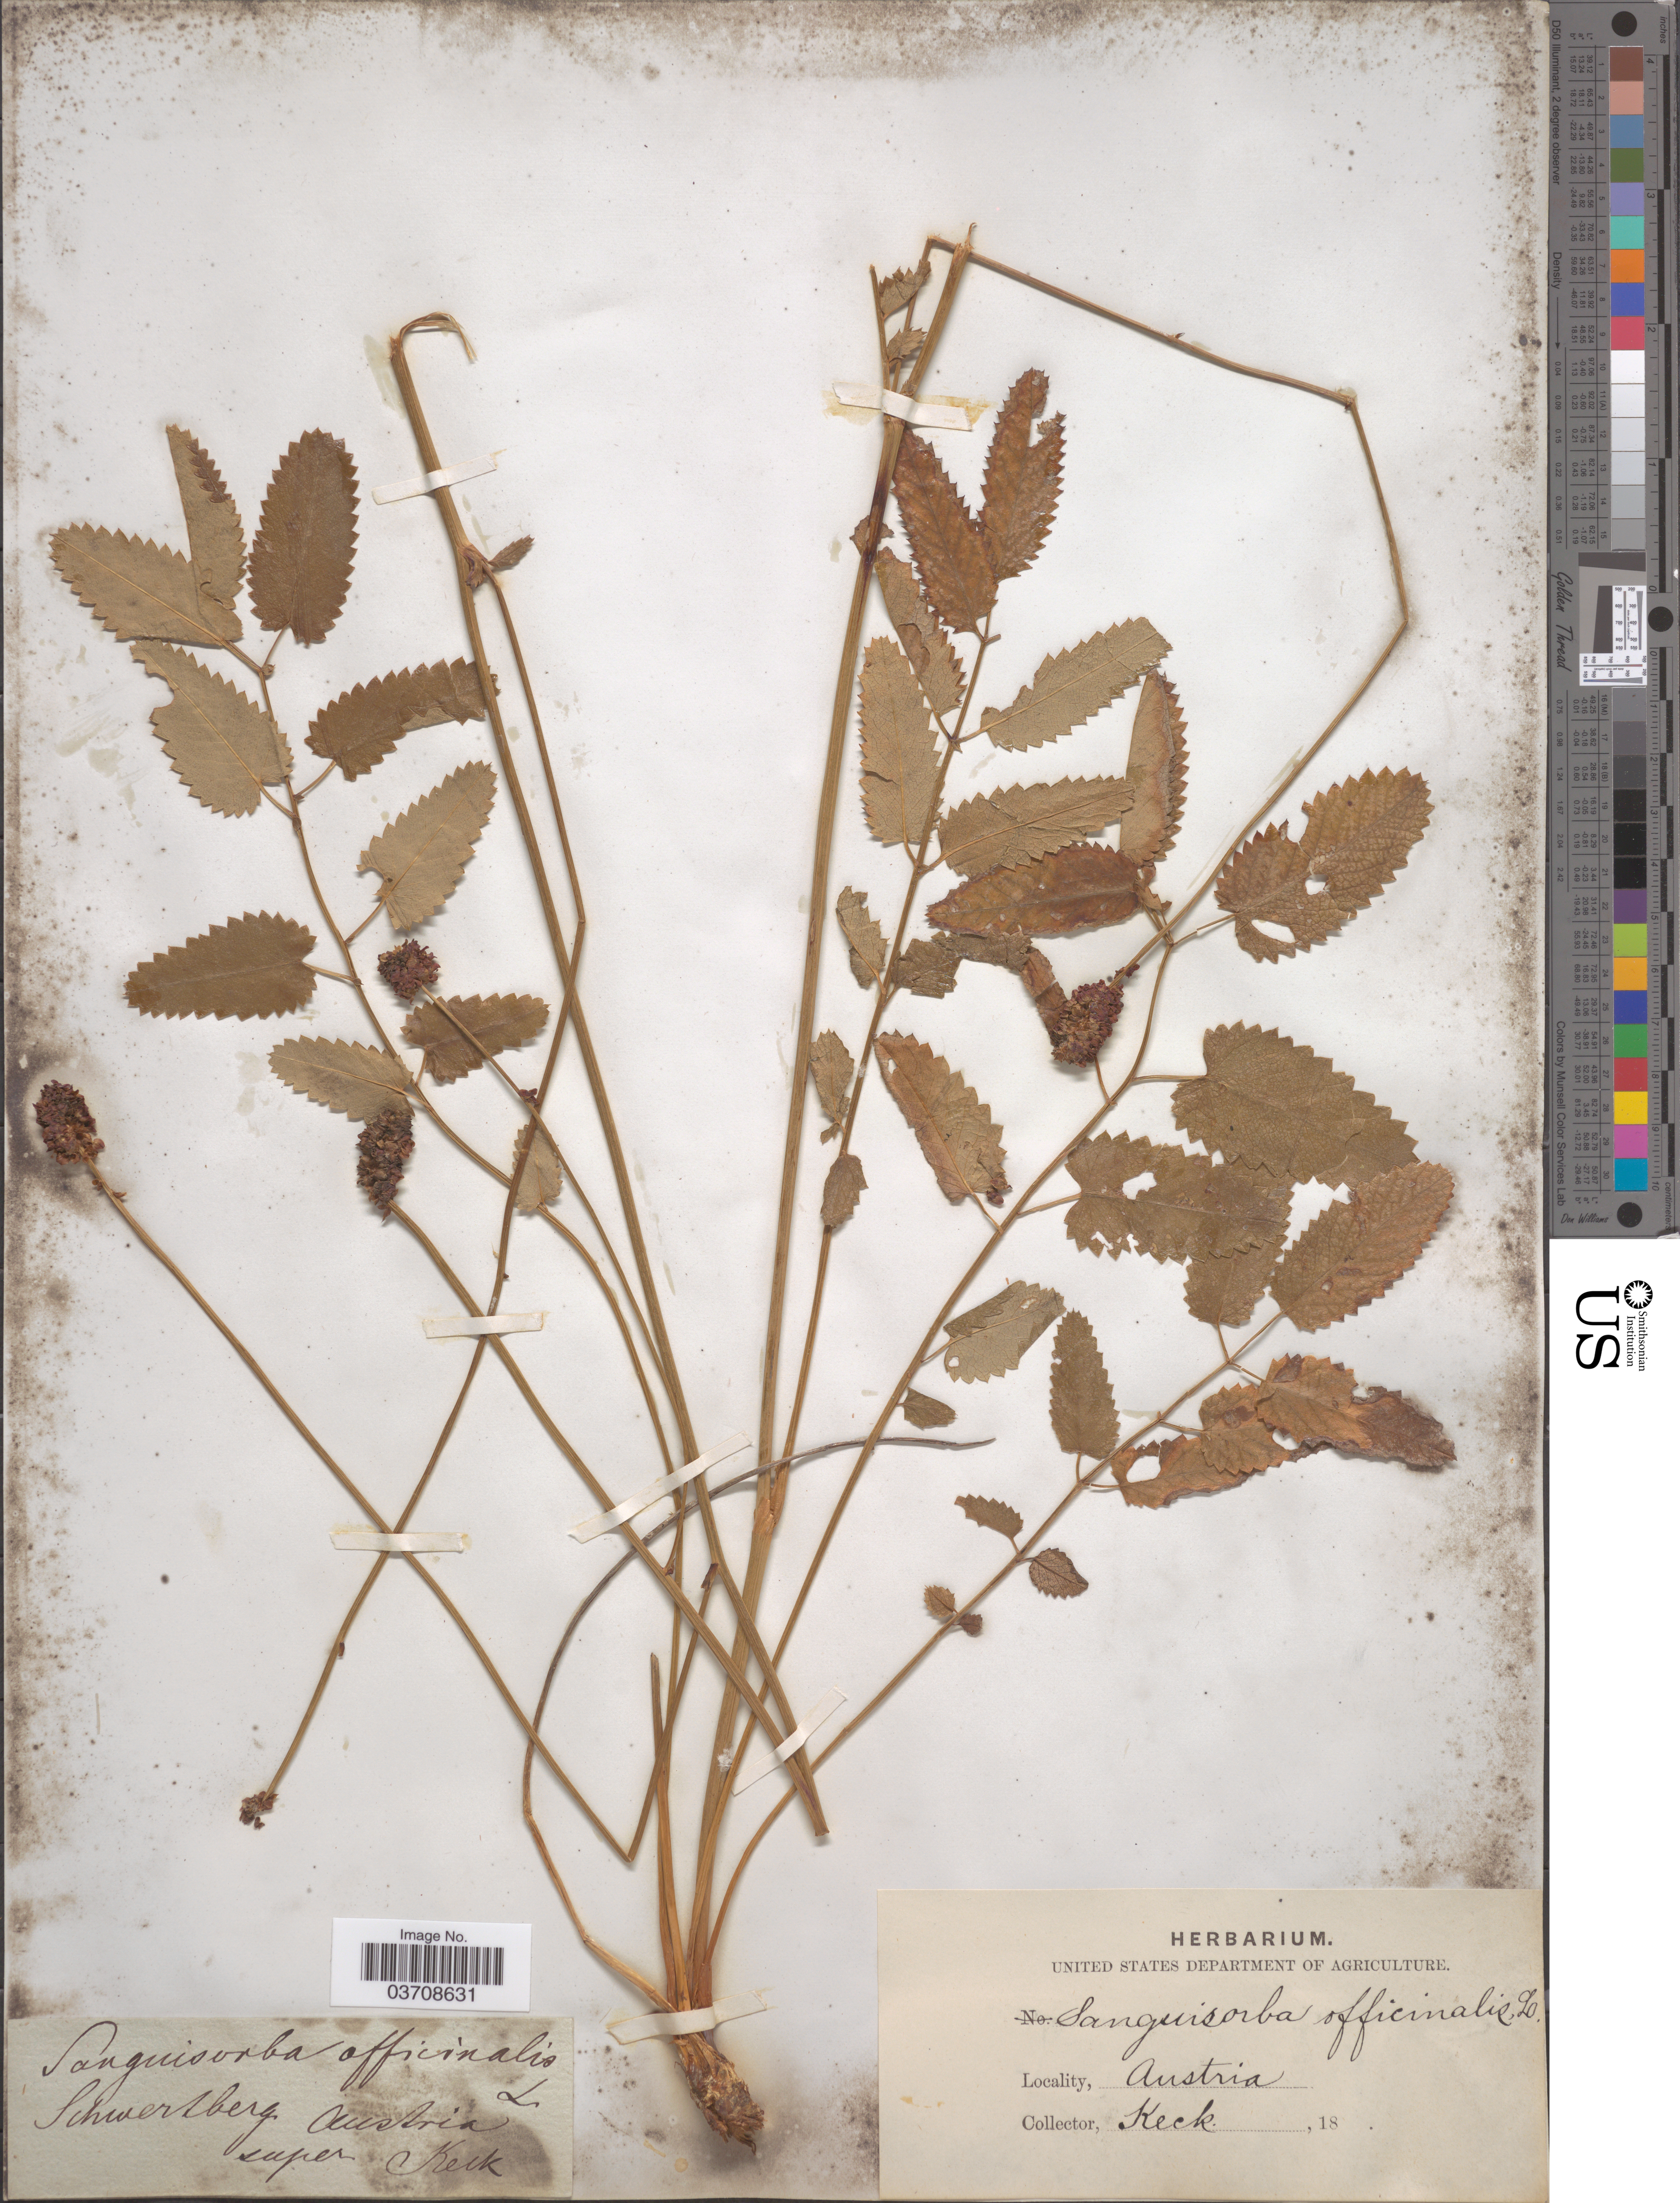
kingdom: Plantae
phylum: Tracheophyta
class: Magnoliopsida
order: Rosales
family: Rosaceae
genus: Sanguisorba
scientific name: Sanguisorba officinalis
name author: L.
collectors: -- Keck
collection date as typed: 18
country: Austria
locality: Schwertberg. Austria super.